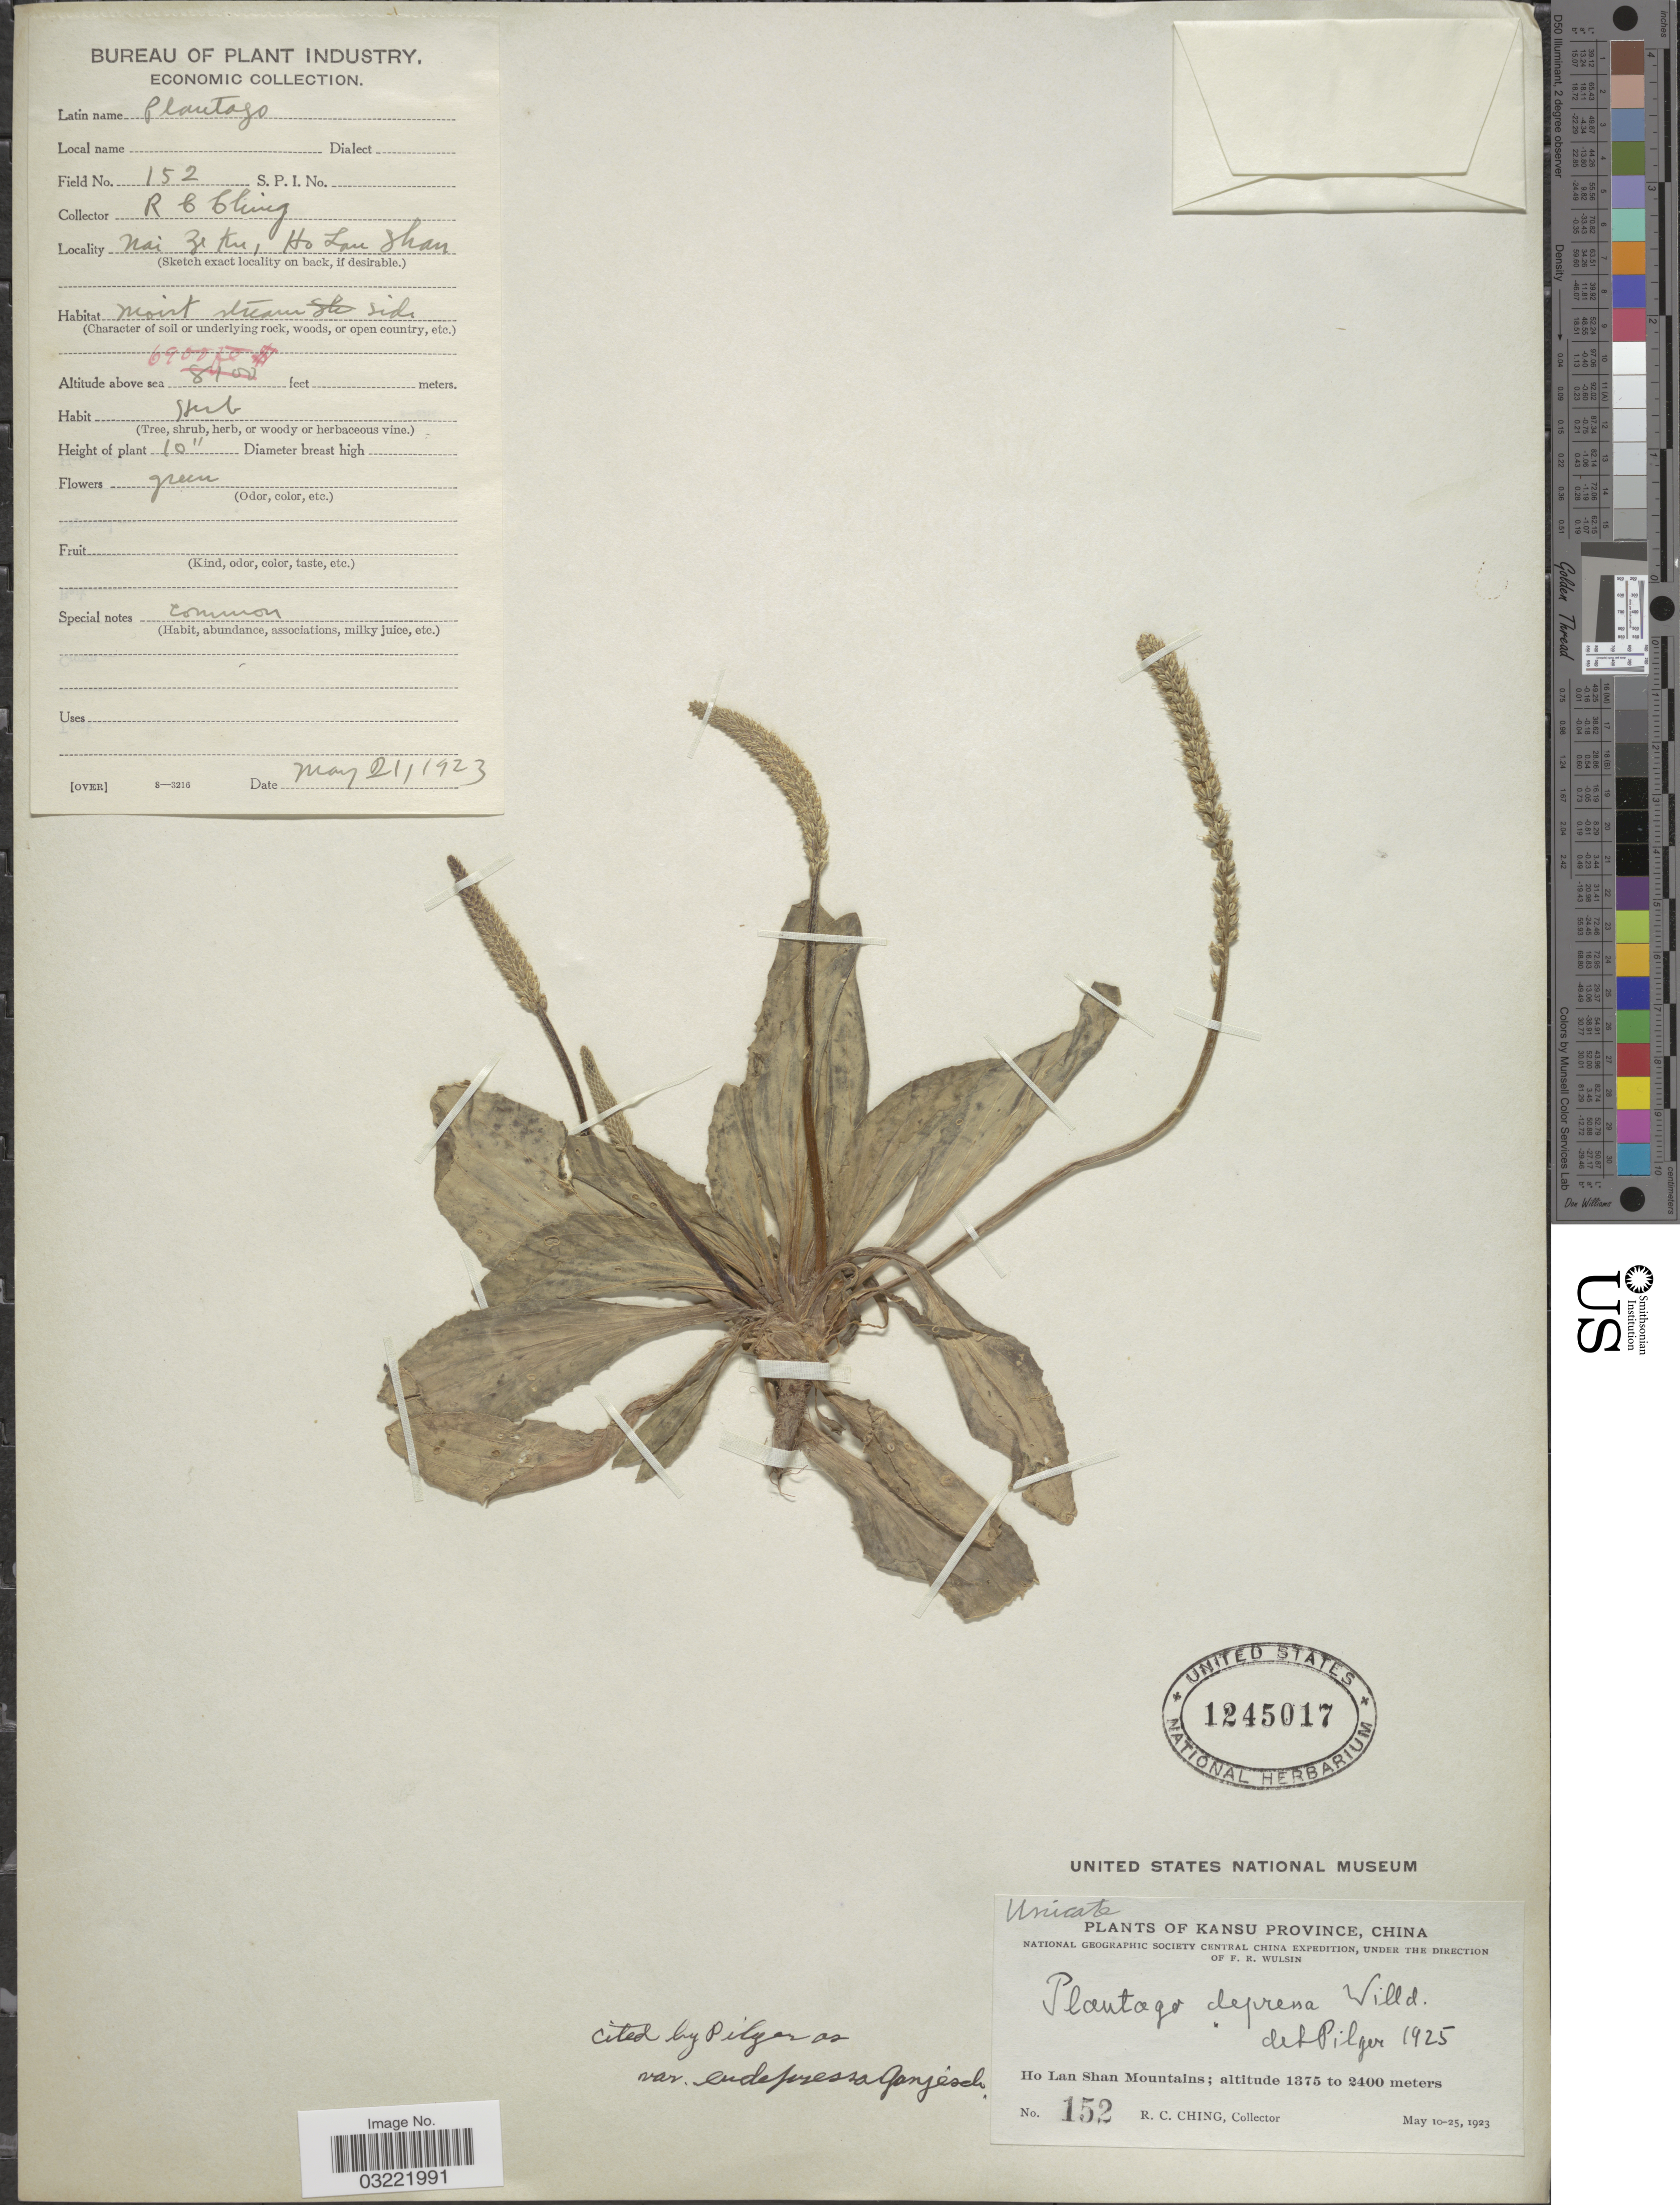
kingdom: Plantae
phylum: Tracheophyta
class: Magnoliopsida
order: Lamiales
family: Plantaginaceae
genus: Plantago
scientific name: Plantago depressa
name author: Willd.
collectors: R. C. Ching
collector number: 152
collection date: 1923-05-21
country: China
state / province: Gansu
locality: Kansu Province. Ho Lan Shan Mountains. Nai Ze Ku.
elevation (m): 2103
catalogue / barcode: US 1245017